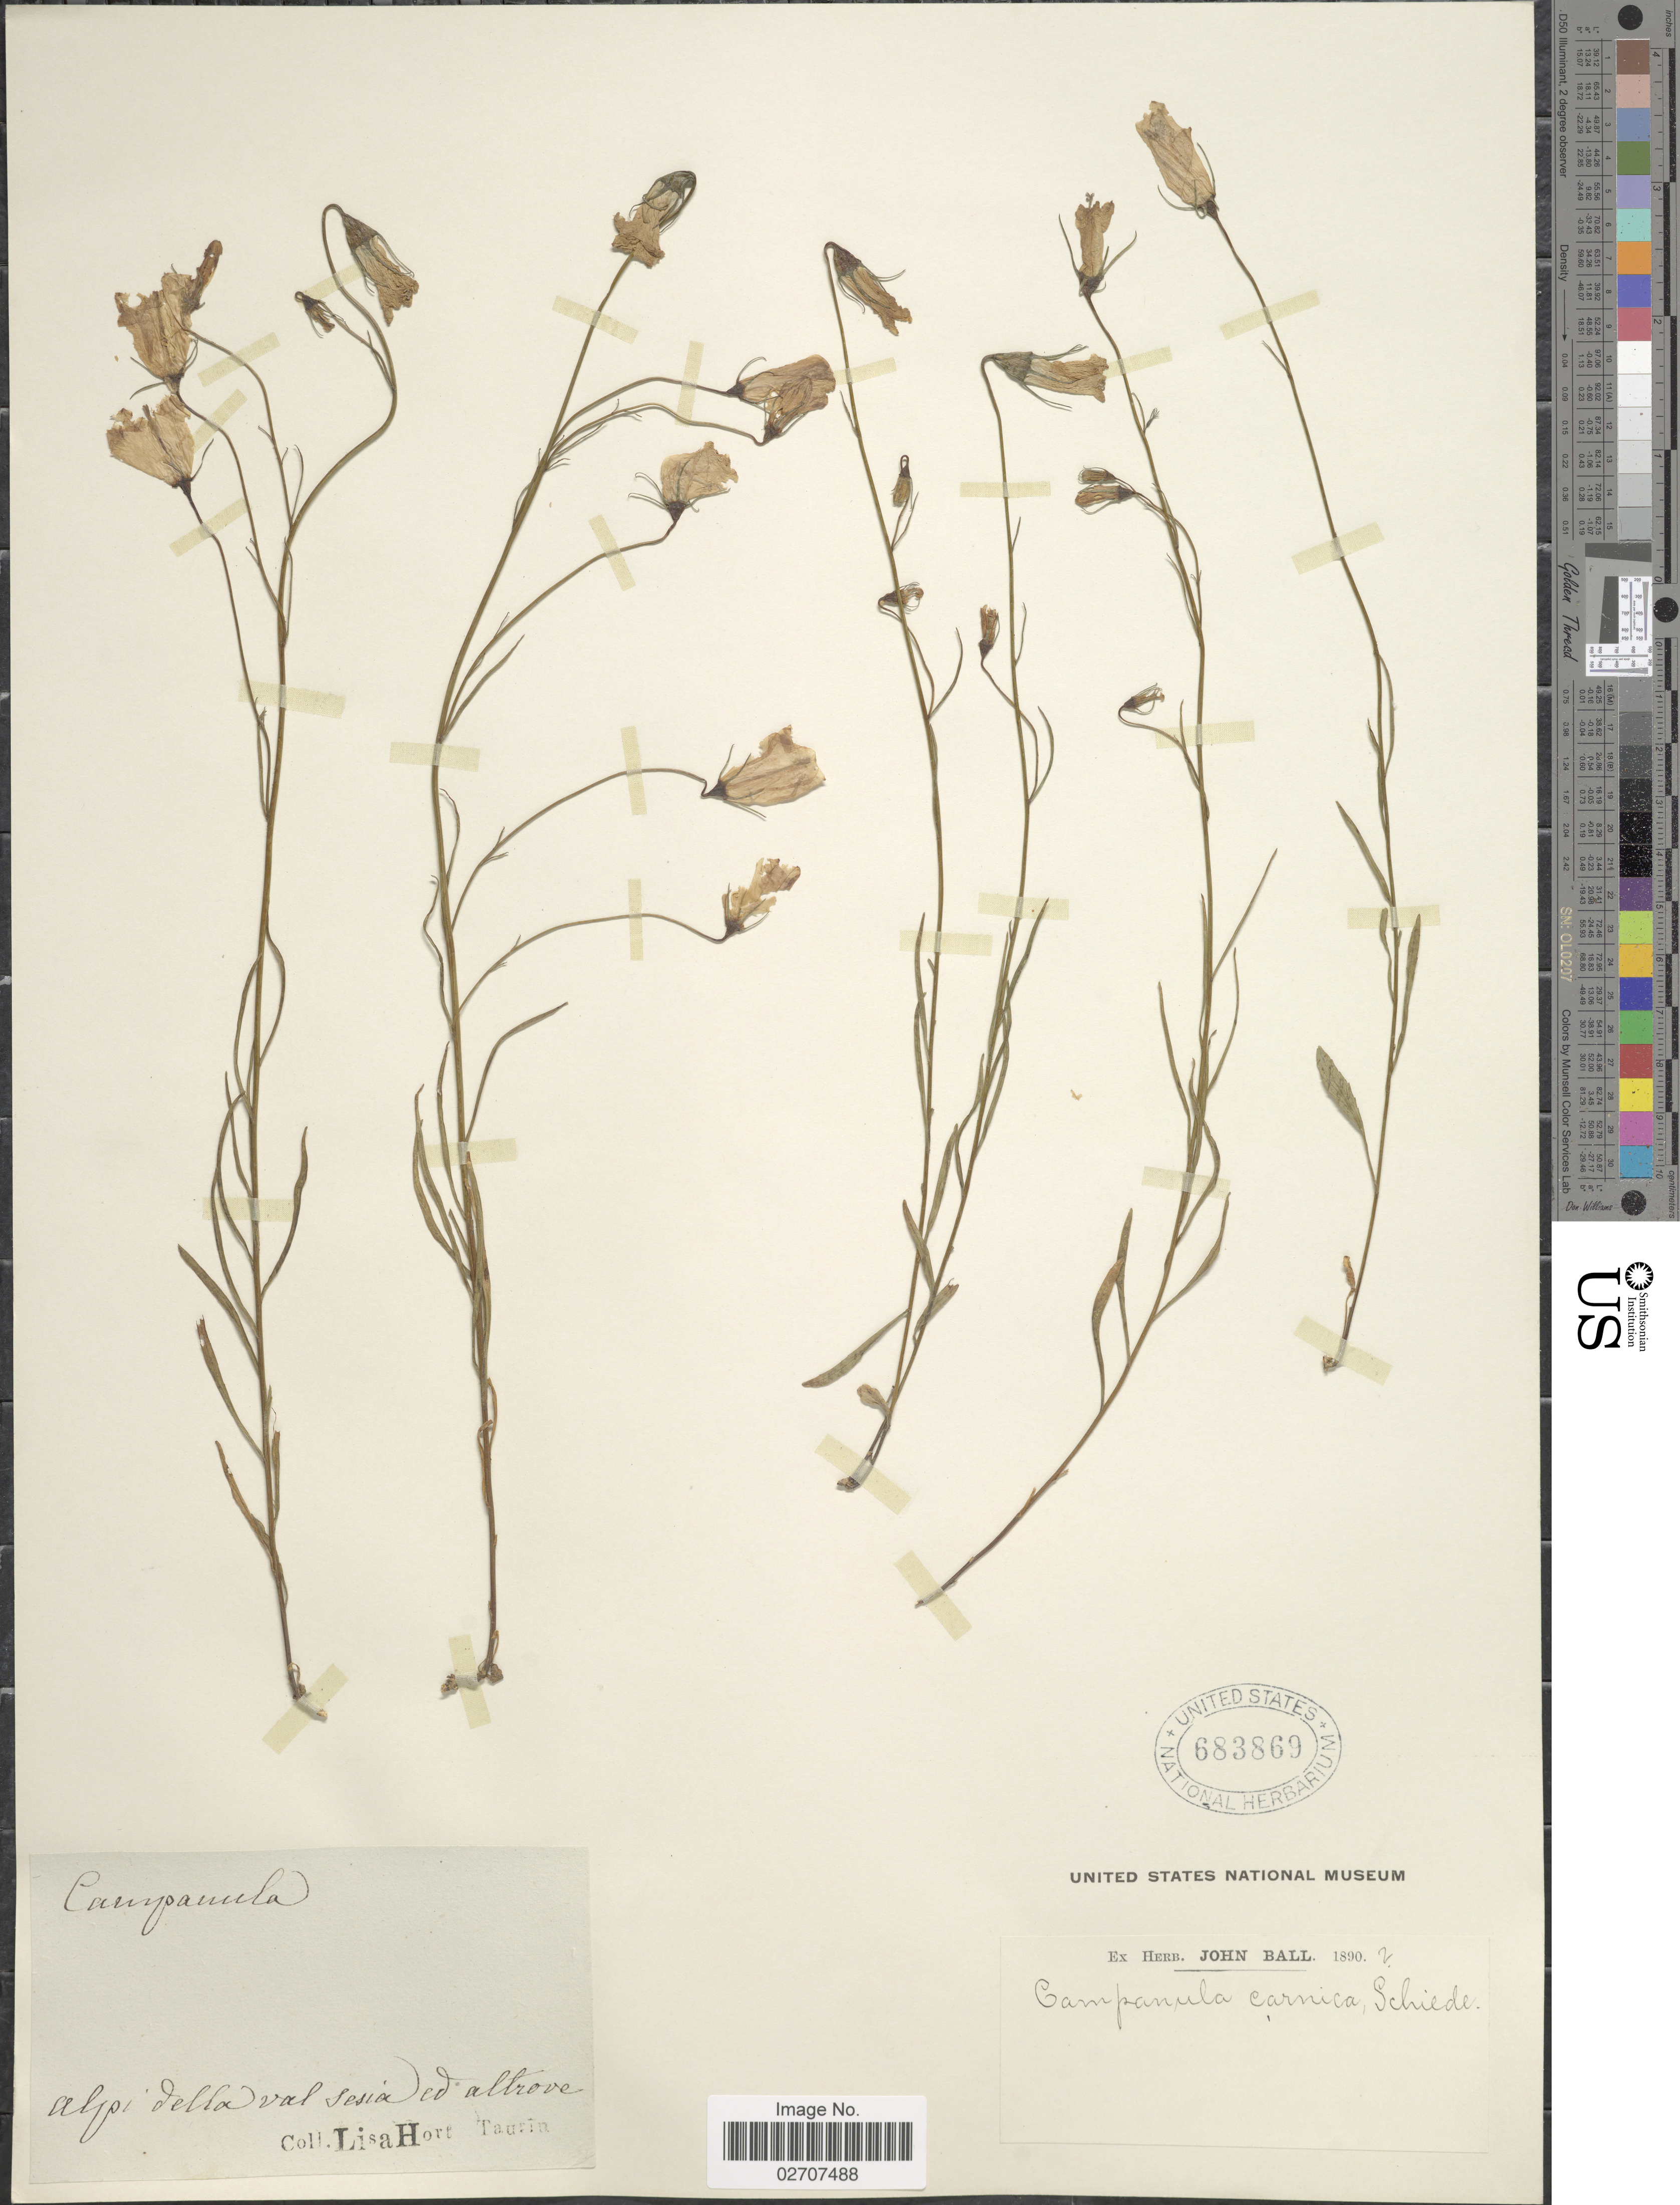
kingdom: Plantae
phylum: Tracheophyta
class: Magnoliopsida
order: Asterales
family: Campanulaceae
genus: Campanula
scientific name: Campanula carnica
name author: Schiede ex Mert. & W.D.J. Koch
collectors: L. Hort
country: Italy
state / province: Piedmont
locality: Alpi della val sesia ed altrove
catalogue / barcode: US 683869